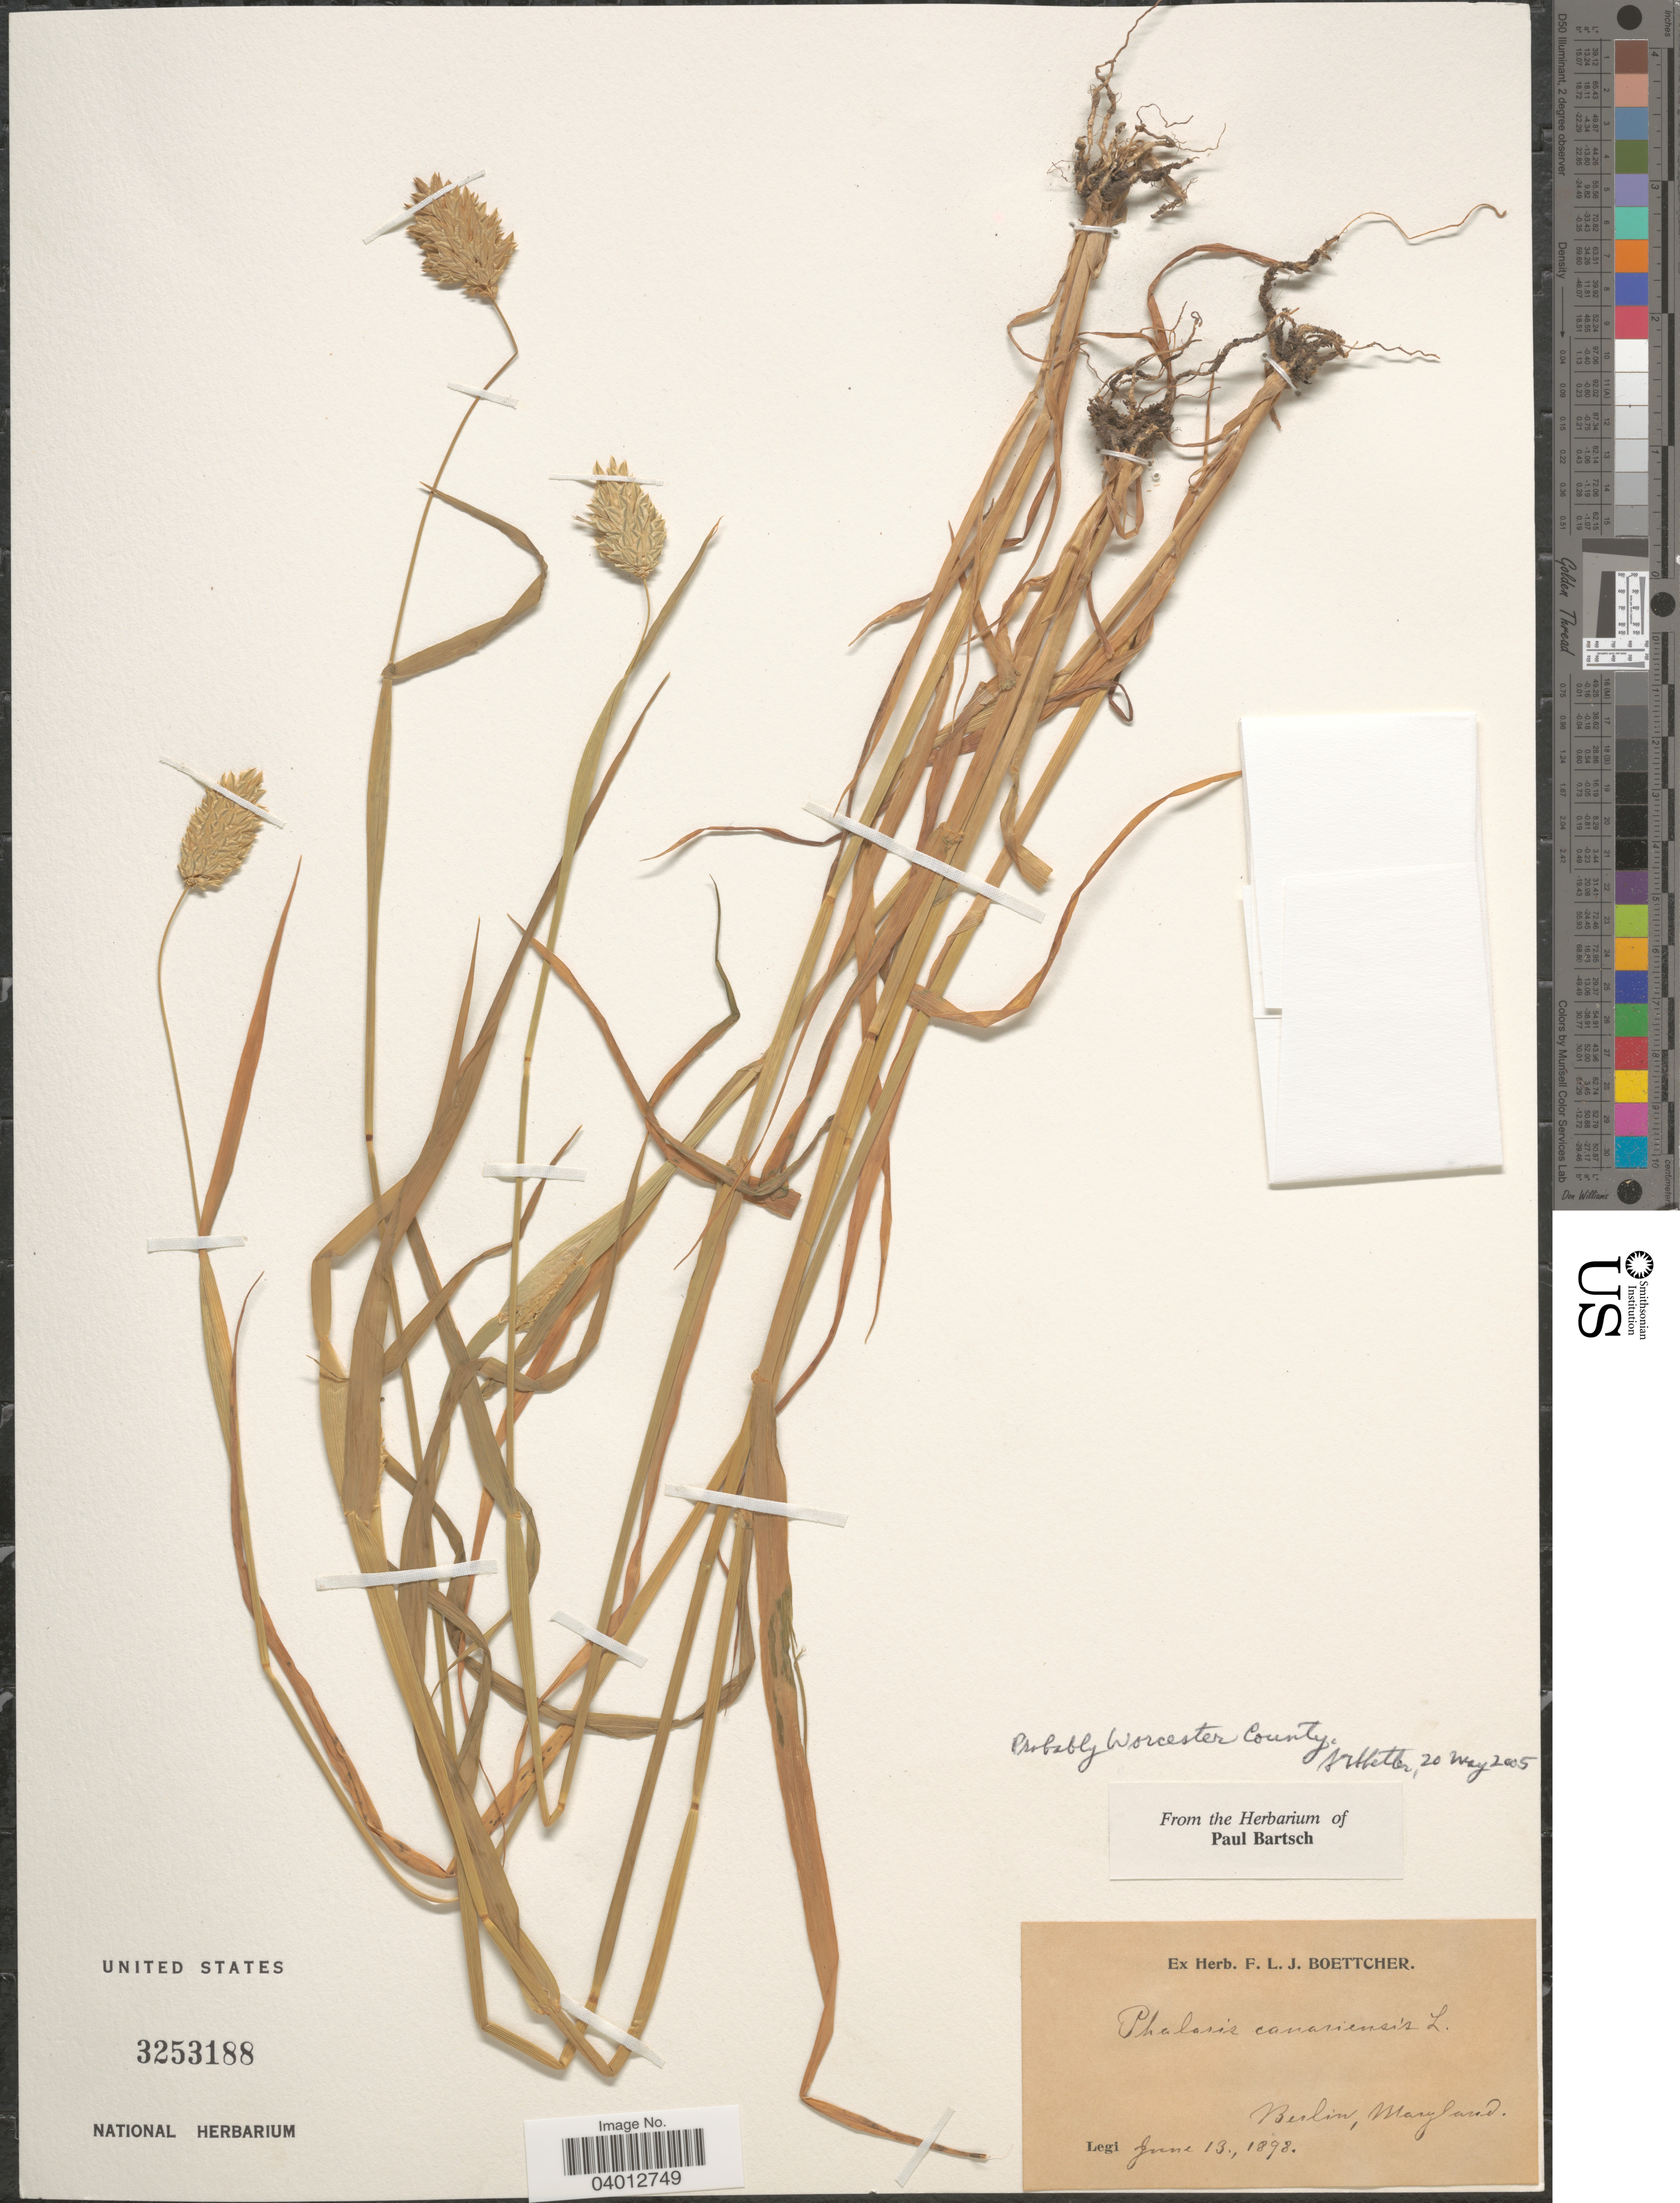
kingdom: Plantae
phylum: Tracheophyta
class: Liliopsida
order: Poales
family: Poaceae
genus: Phalaris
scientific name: Phalaris canariensis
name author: L.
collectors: ex herb. F. L. J. Boettcher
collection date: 1898-06-13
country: United States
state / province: Maryland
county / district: Worcester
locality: Berlin.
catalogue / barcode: US 3253188